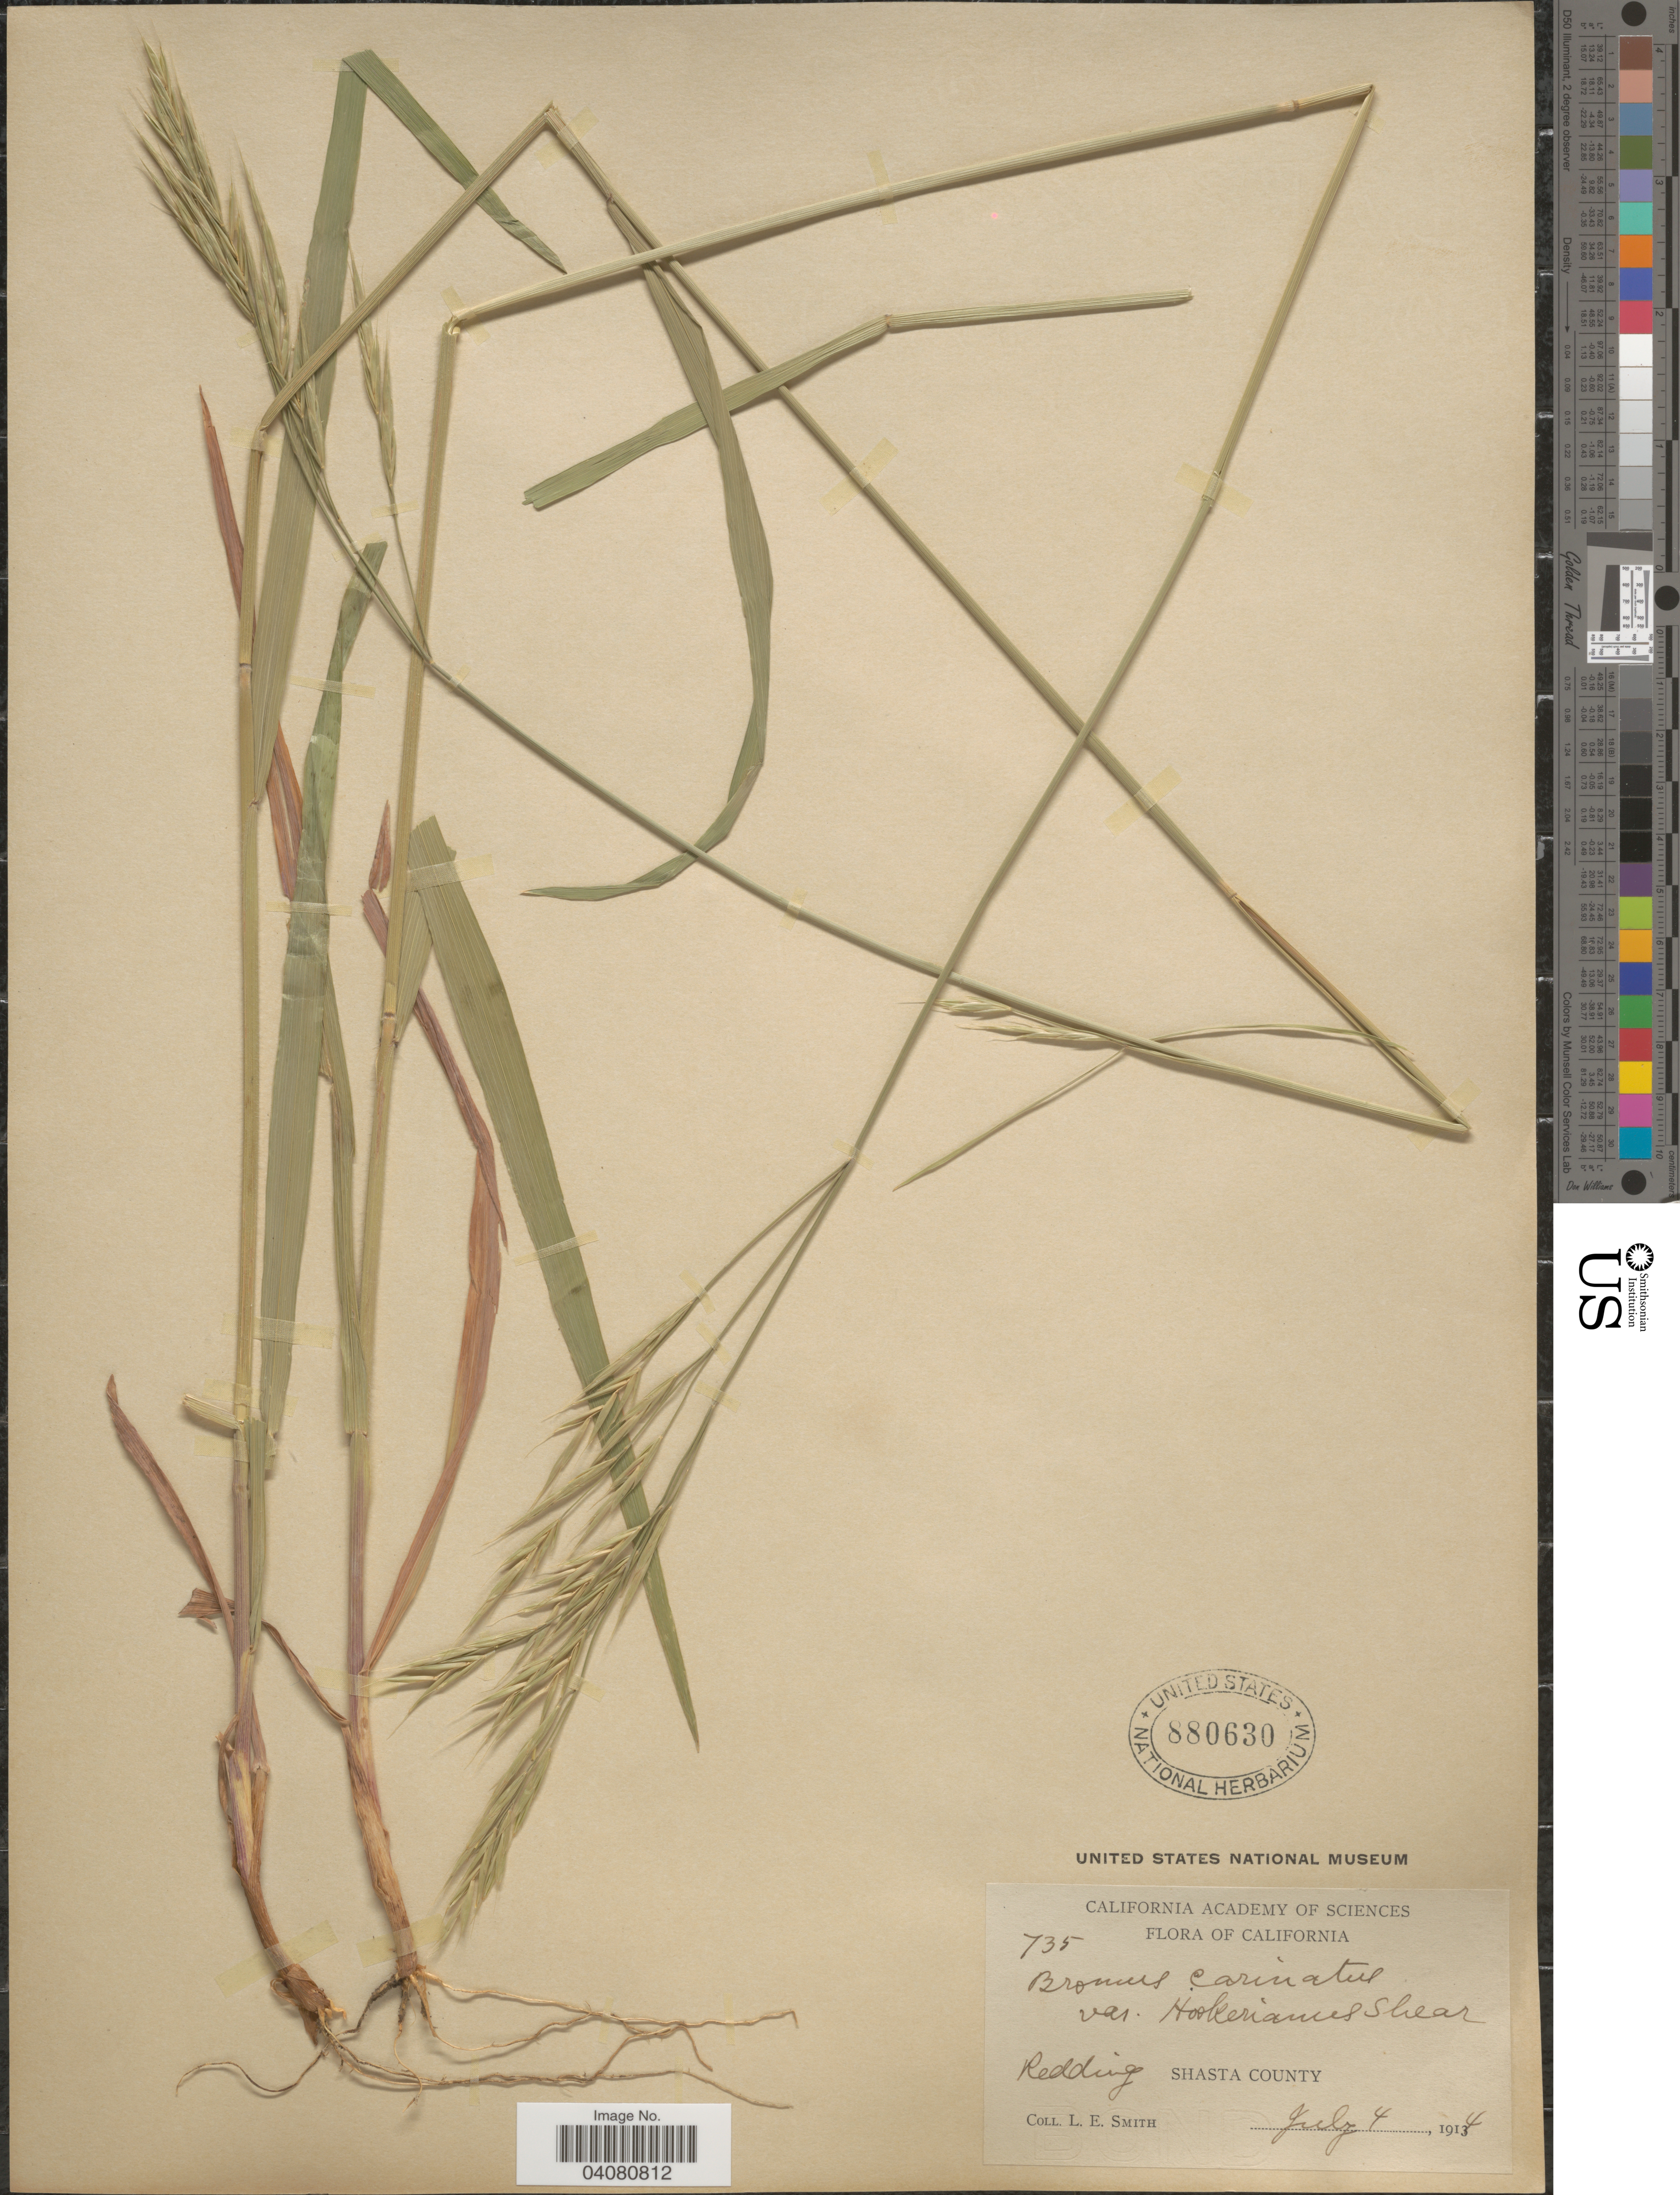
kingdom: Plantae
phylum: Tracheophyta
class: Liliopsida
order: Poales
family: Poaceae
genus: Bromus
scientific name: Bromus carinatus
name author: Hook. & Arn.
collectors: L. E. Smith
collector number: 735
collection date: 1914-07-04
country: United States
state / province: California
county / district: Shasta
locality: Redding. Shasta County.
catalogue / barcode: US 880630